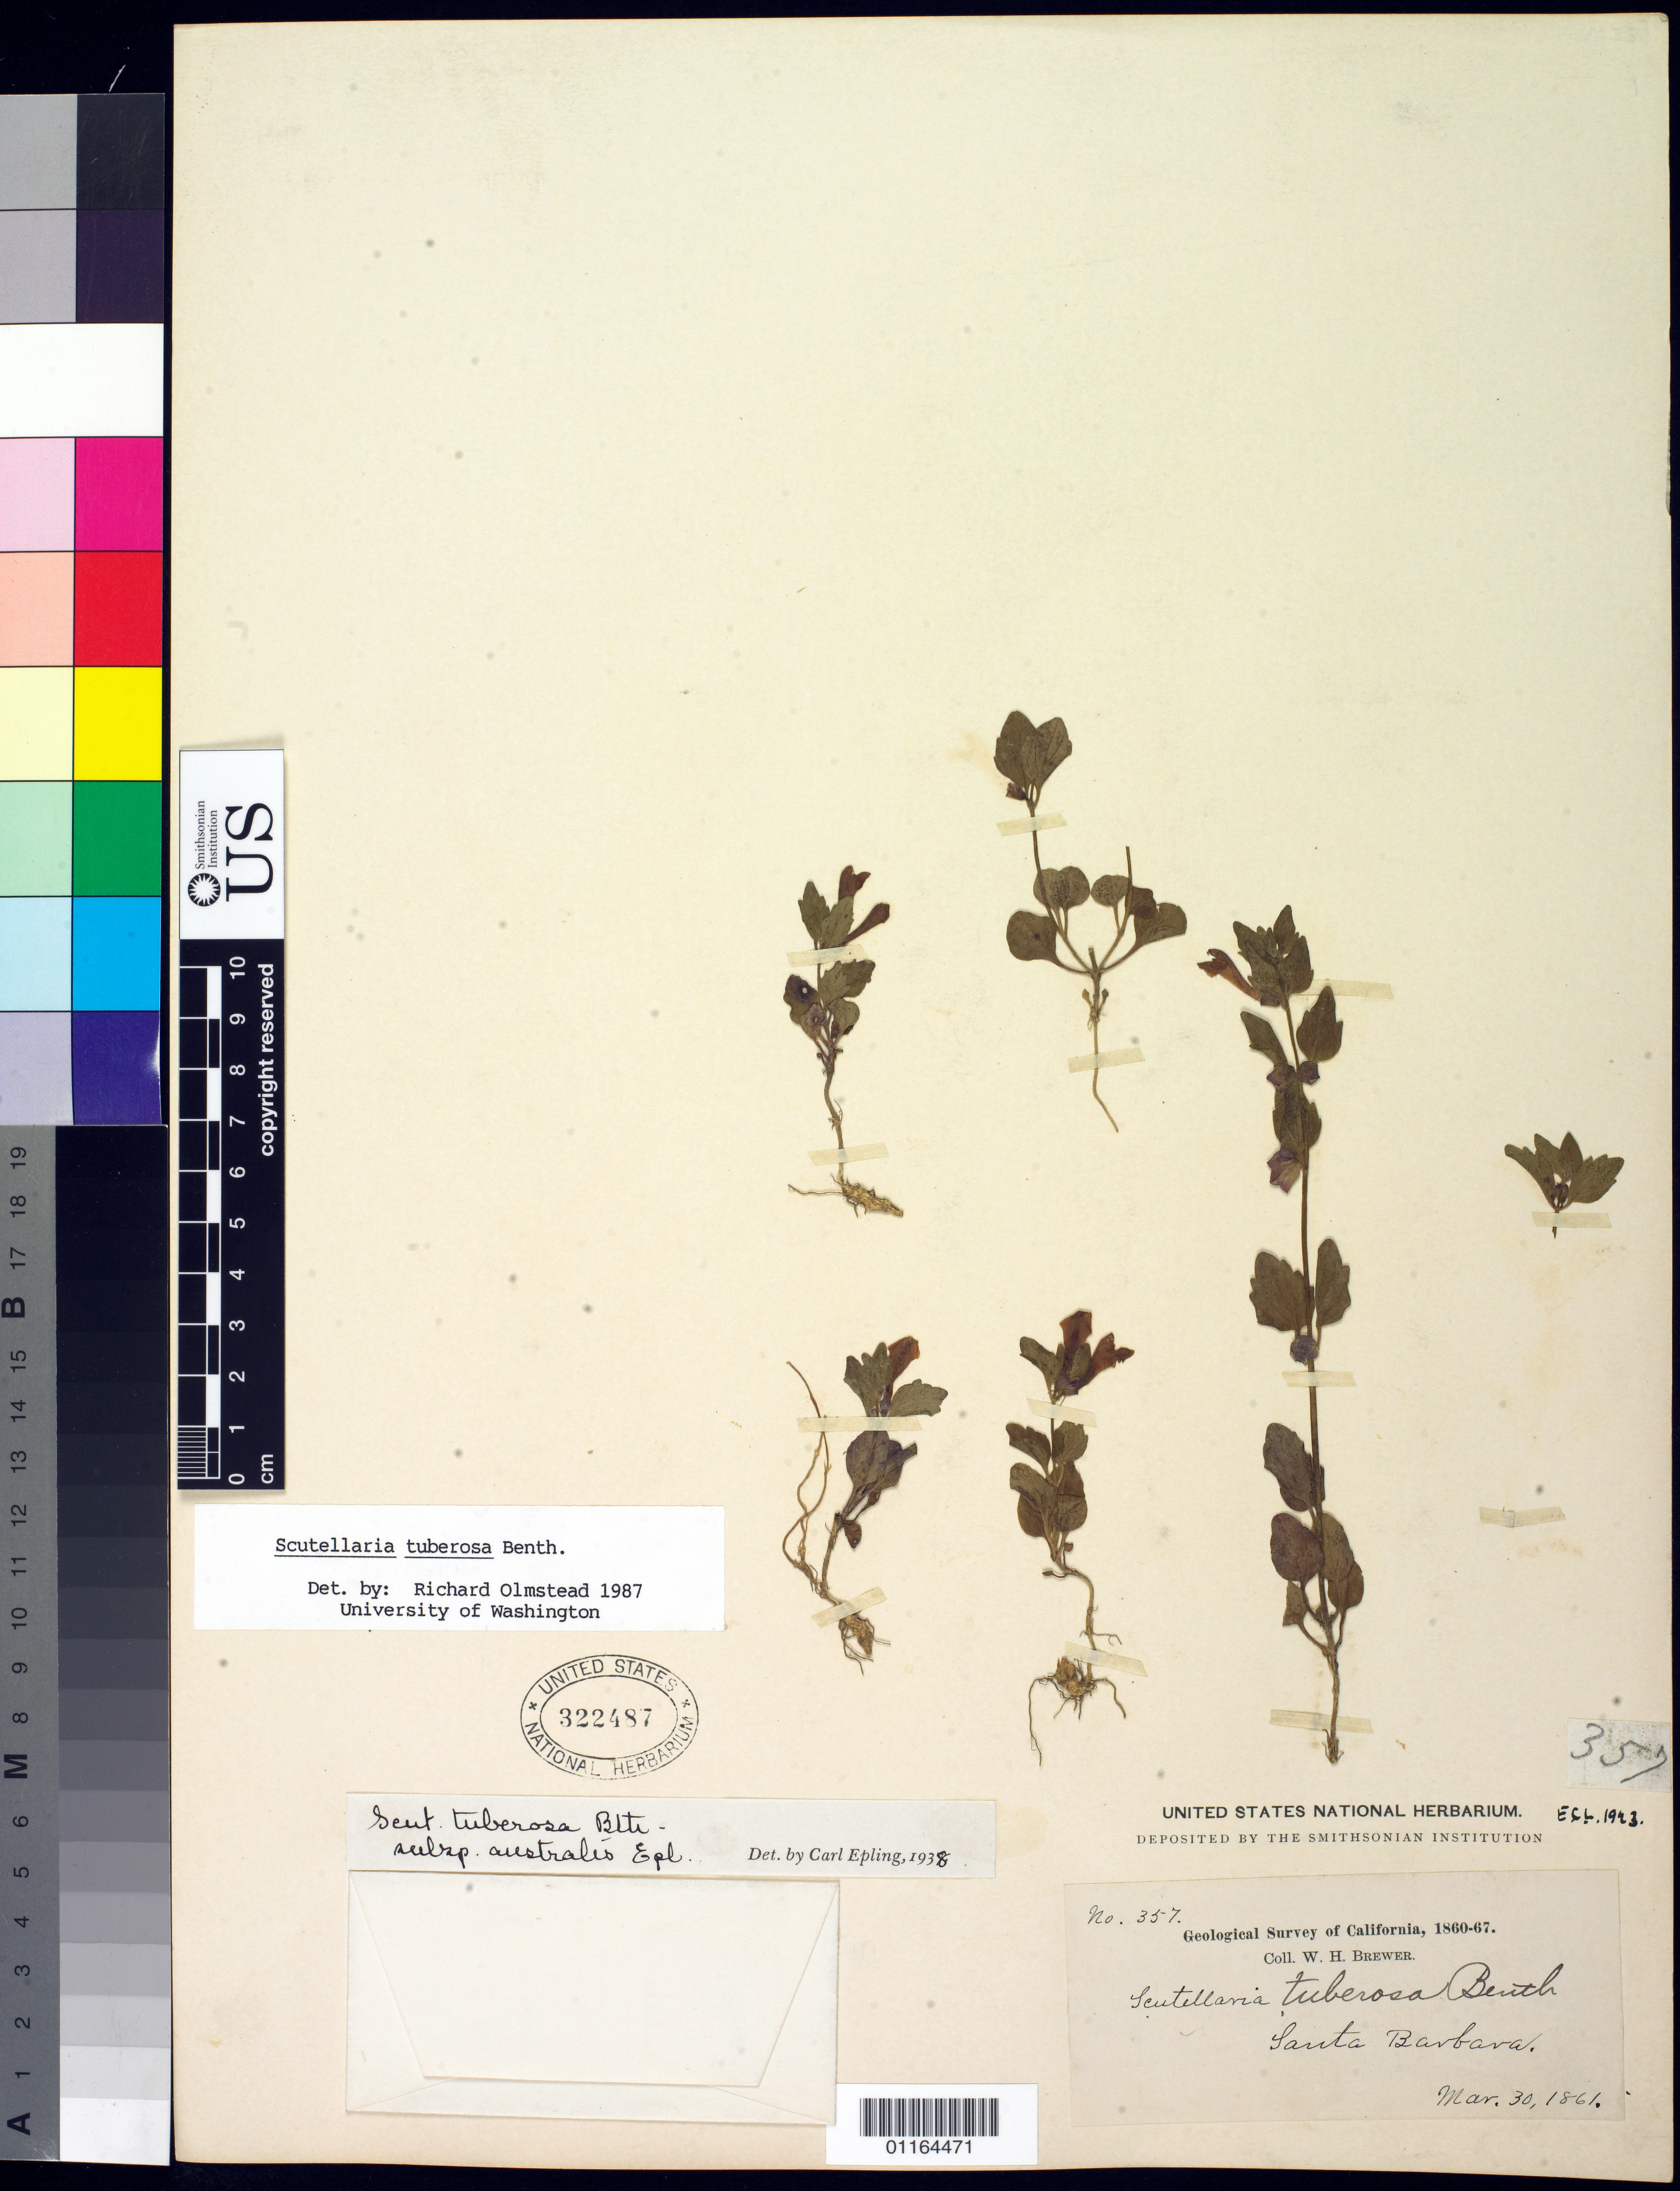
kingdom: Plantae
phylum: Tracheophyta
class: Magnoliopsida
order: Lamiales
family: Lamiaceae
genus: Scutellaria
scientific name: Scutellaria tuberosa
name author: Benth.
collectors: W. H. Brewer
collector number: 357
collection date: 1861-03-30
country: United States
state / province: California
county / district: Santa Barbara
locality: Santa Barbara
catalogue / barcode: US 322487